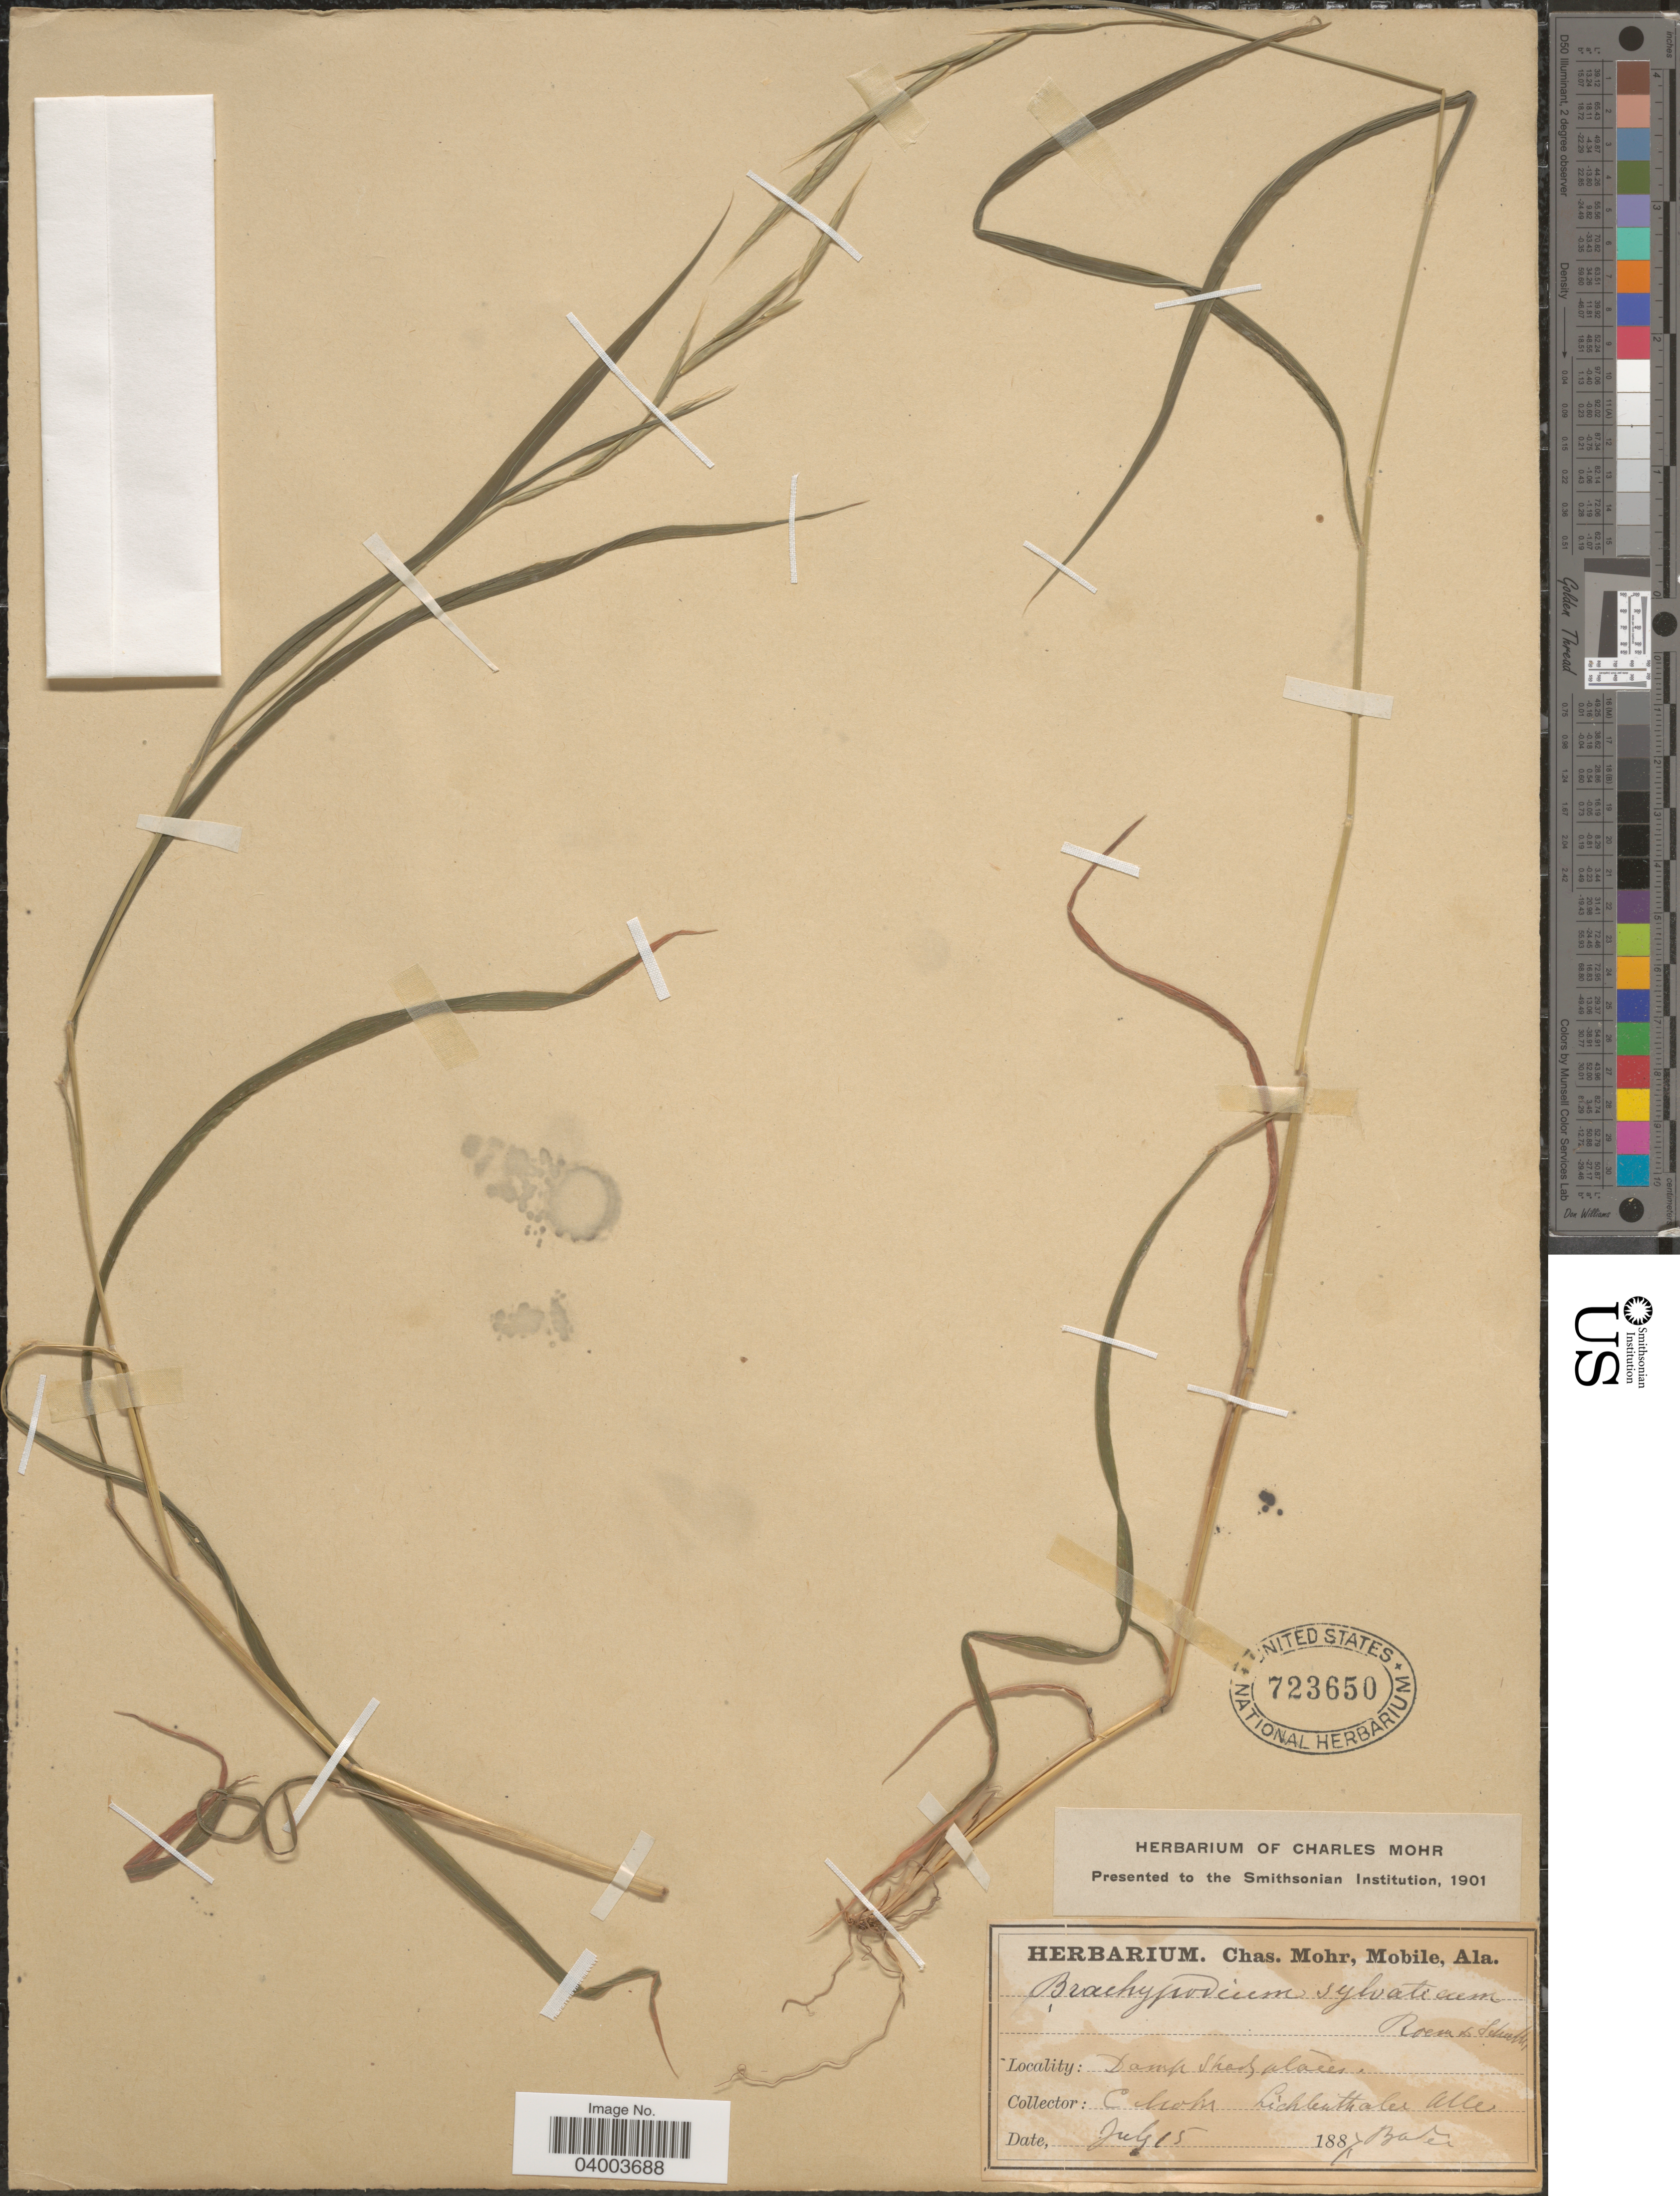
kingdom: Plantae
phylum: Tracheophyta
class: Liliopsida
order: Poales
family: Poaceae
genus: Brachypodium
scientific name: Brachypodium sylvaticum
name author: (Huds.) P. Beauv.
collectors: C. T. Mohr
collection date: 1887-07-15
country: Germany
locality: Lichtenthaler Alle. [interpreted]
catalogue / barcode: US 723650